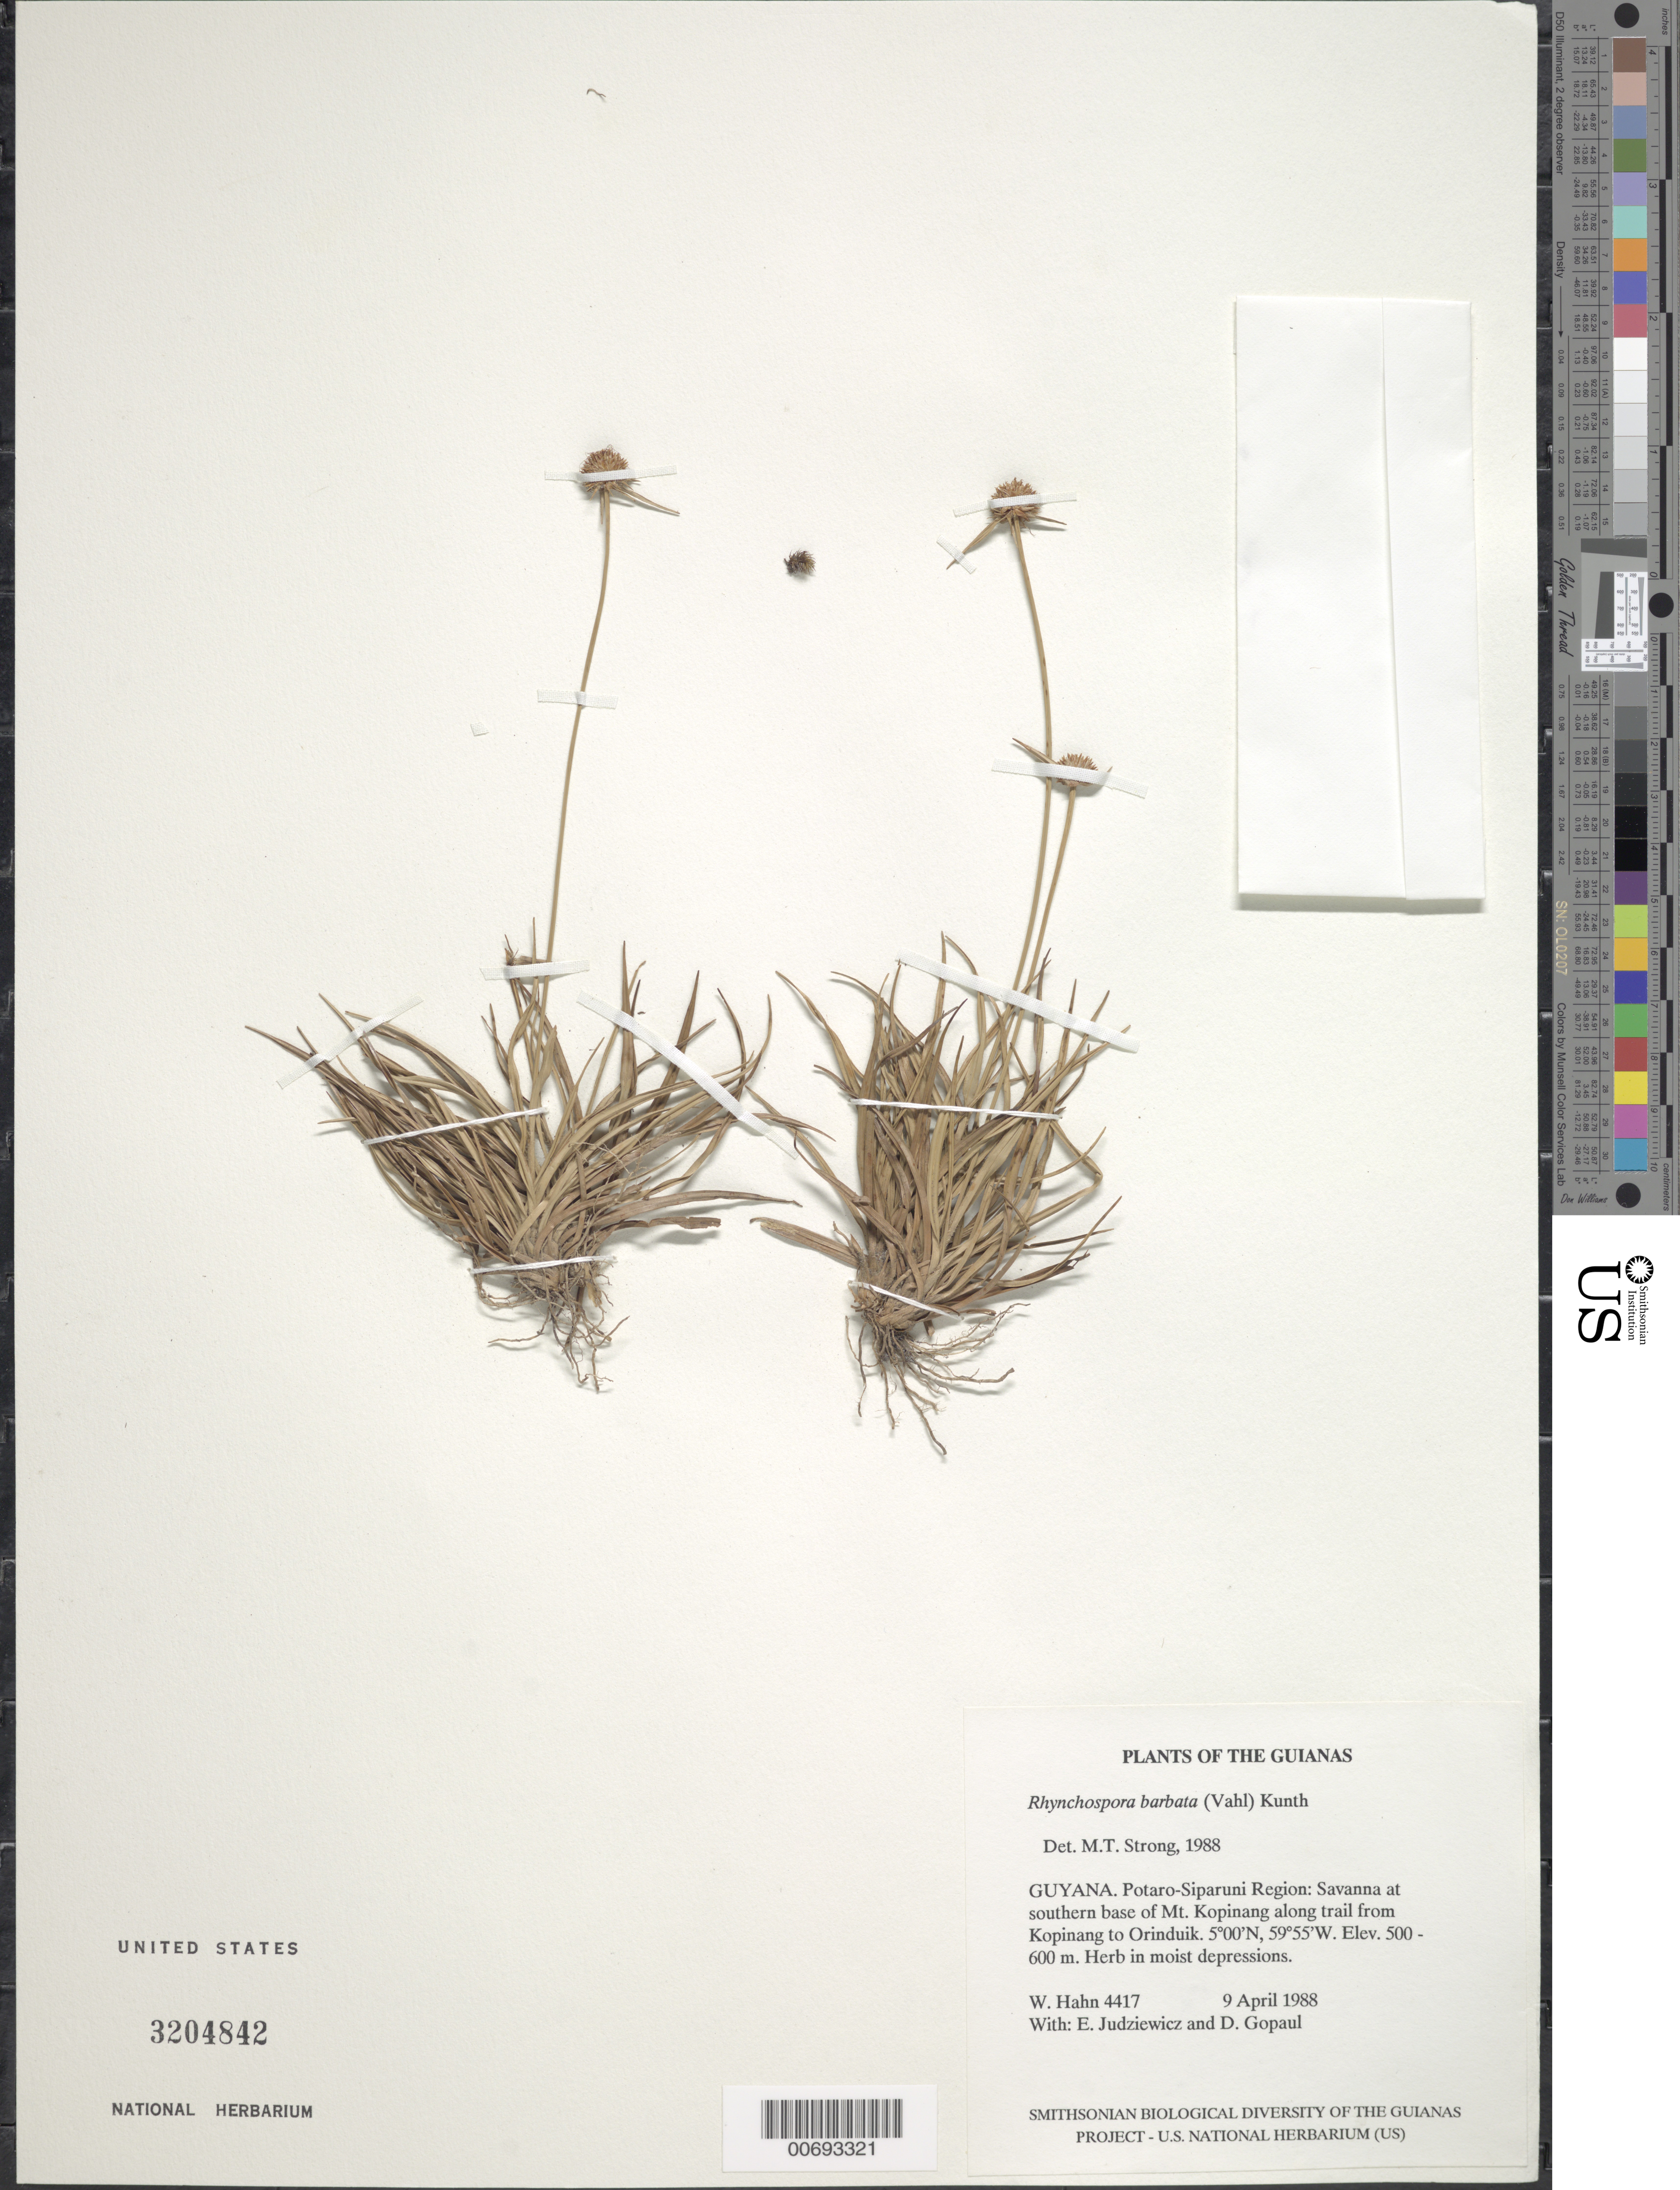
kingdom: Plantae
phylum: Tracheophyta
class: Liliopsida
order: Poales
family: Cyperaceae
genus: Rhynchospora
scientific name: Rhynchospora barbata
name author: (Vahl) Kunth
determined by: Alves, K.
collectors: W. Hahn, E. J. Judziewicz & D. Gopaul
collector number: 4417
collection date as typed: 9 April 1988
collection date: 1988-04-09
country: Guyana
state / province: Potaro-Siparuni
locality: Southern base of Mt. Kopinang along trail from Kopinang to Orinduik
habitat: Savanna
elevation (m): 500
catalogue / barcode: US 3204842